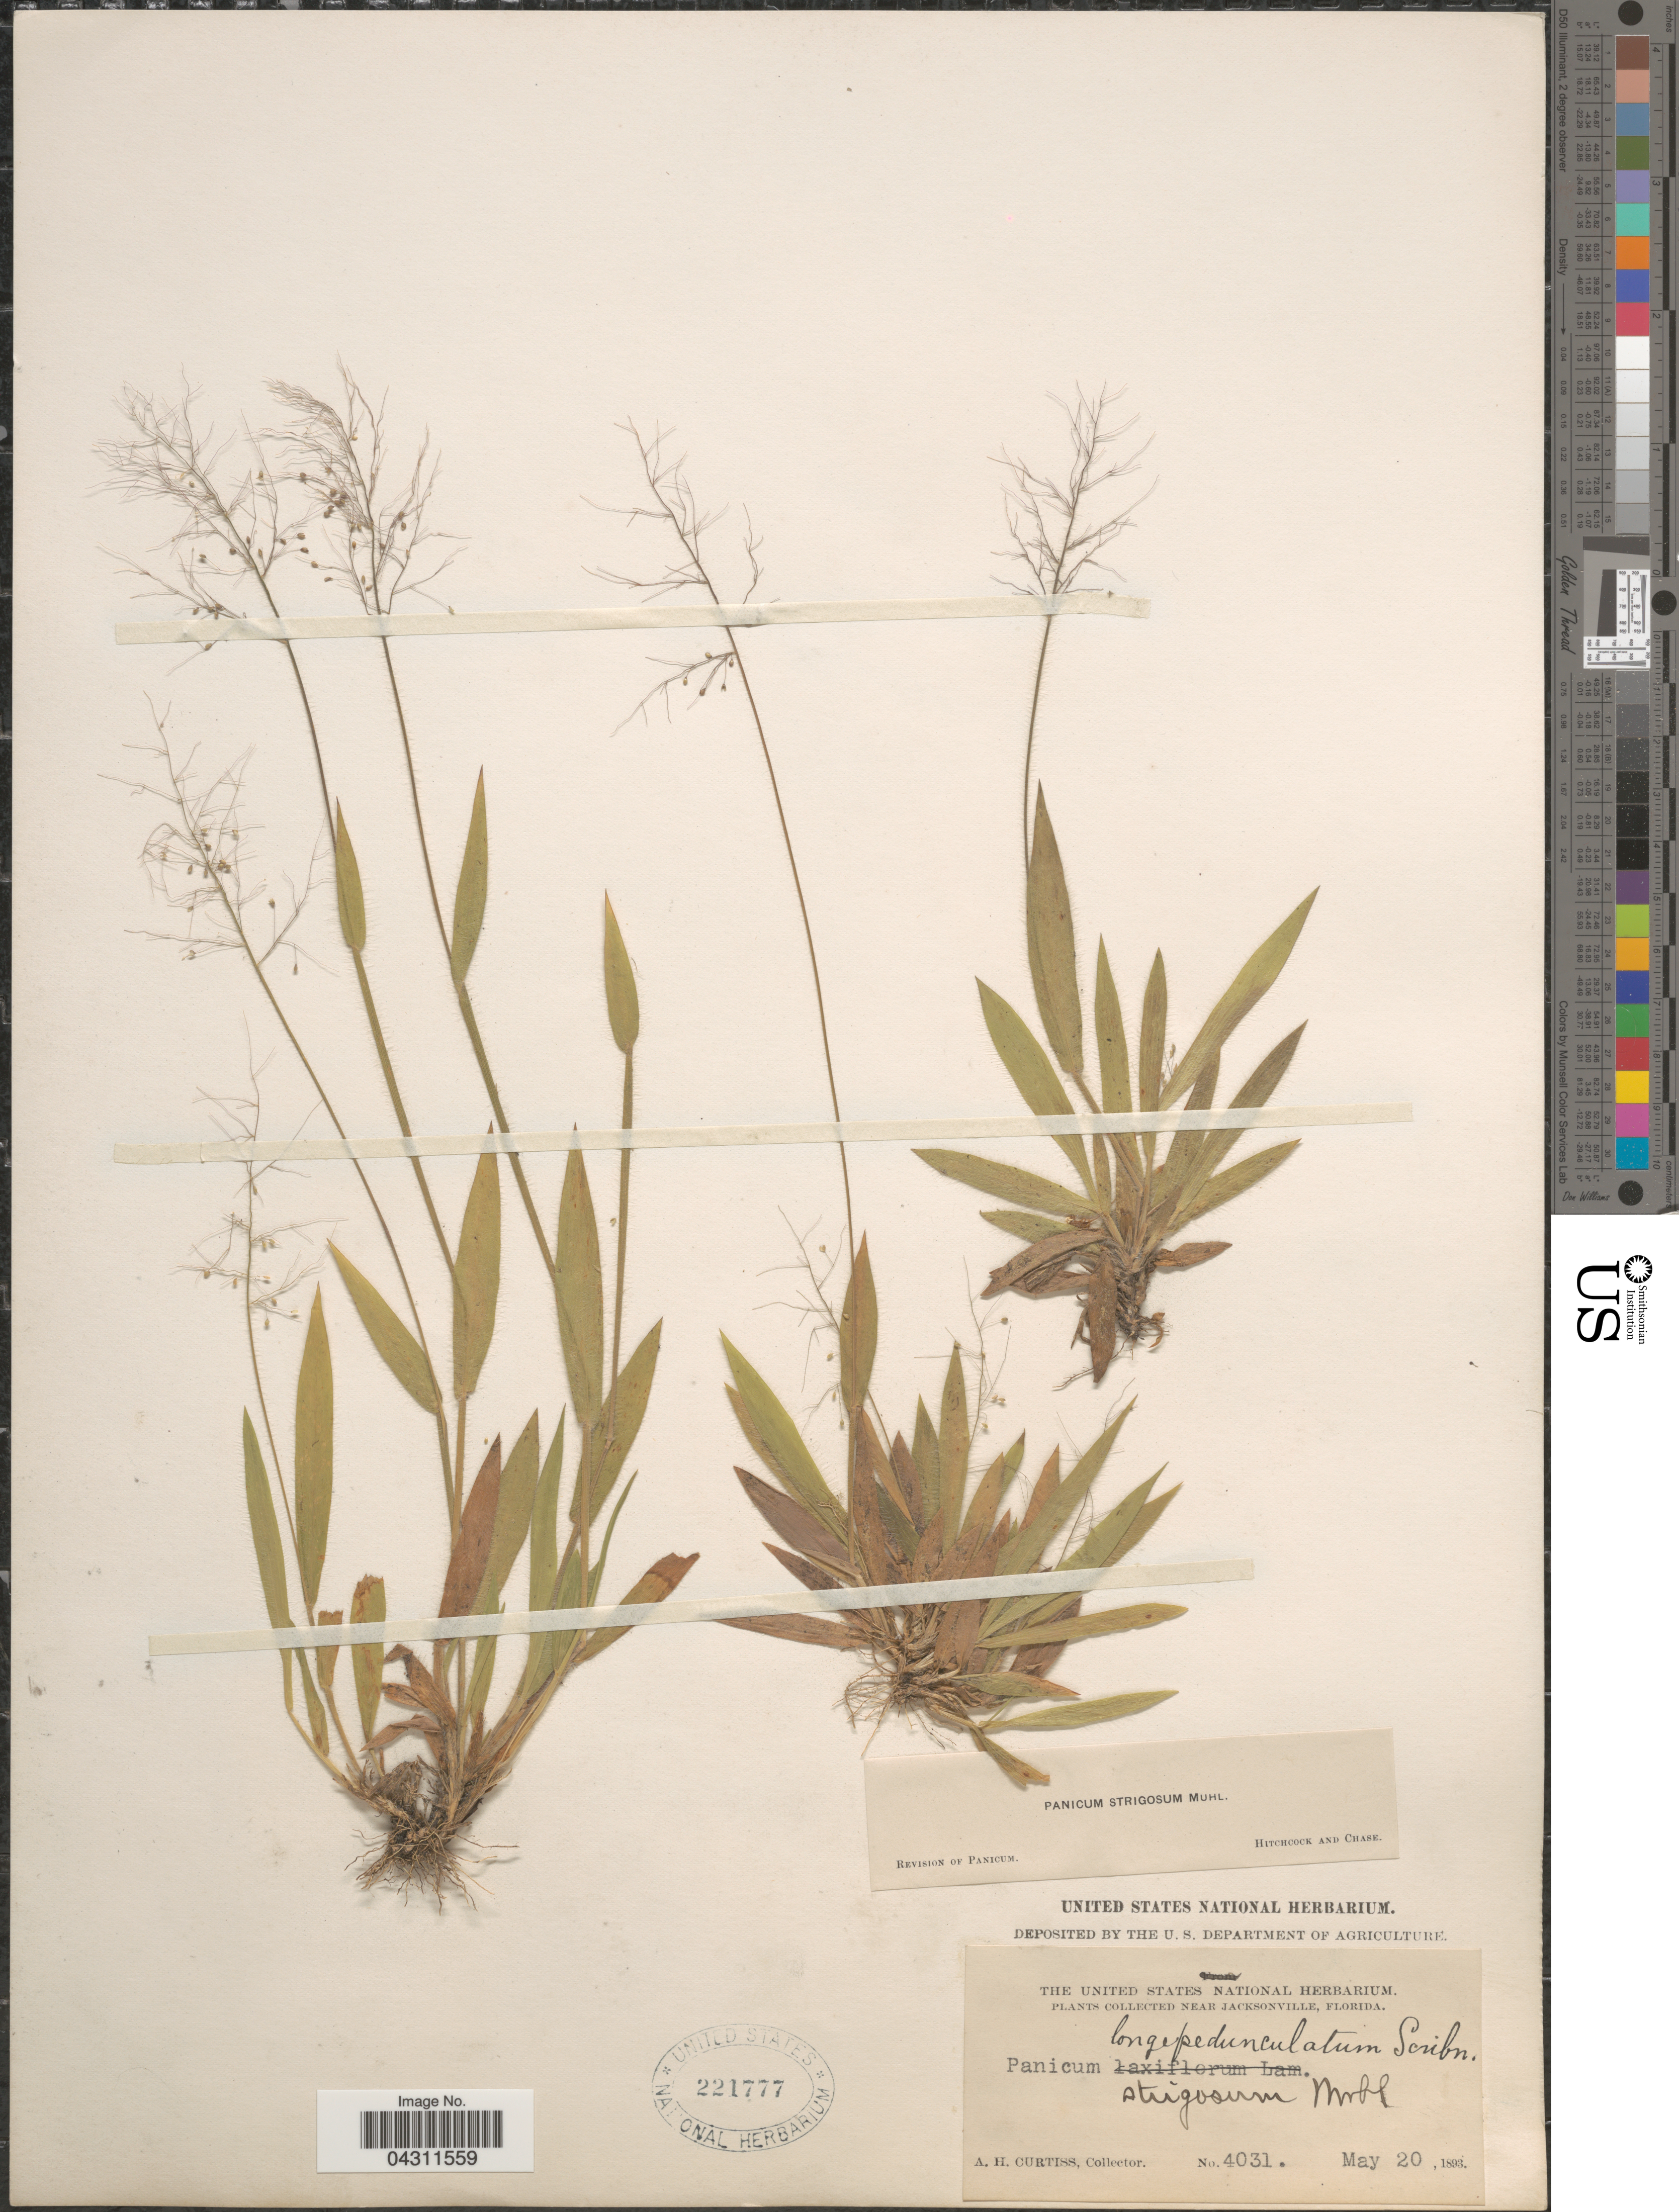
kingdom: Plantae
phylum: Tracheophyta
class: Liliopsida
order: Poales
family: Poaceae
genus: Dichanthelium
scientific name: Dichanthelium strigosum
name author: (Muhl. ex Elliott) Freckmann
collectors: A. H. Curtiss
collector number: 4031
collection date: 1893-05-20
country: United States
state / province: Florida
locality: Near Jacksonville.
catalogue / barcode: US 221777